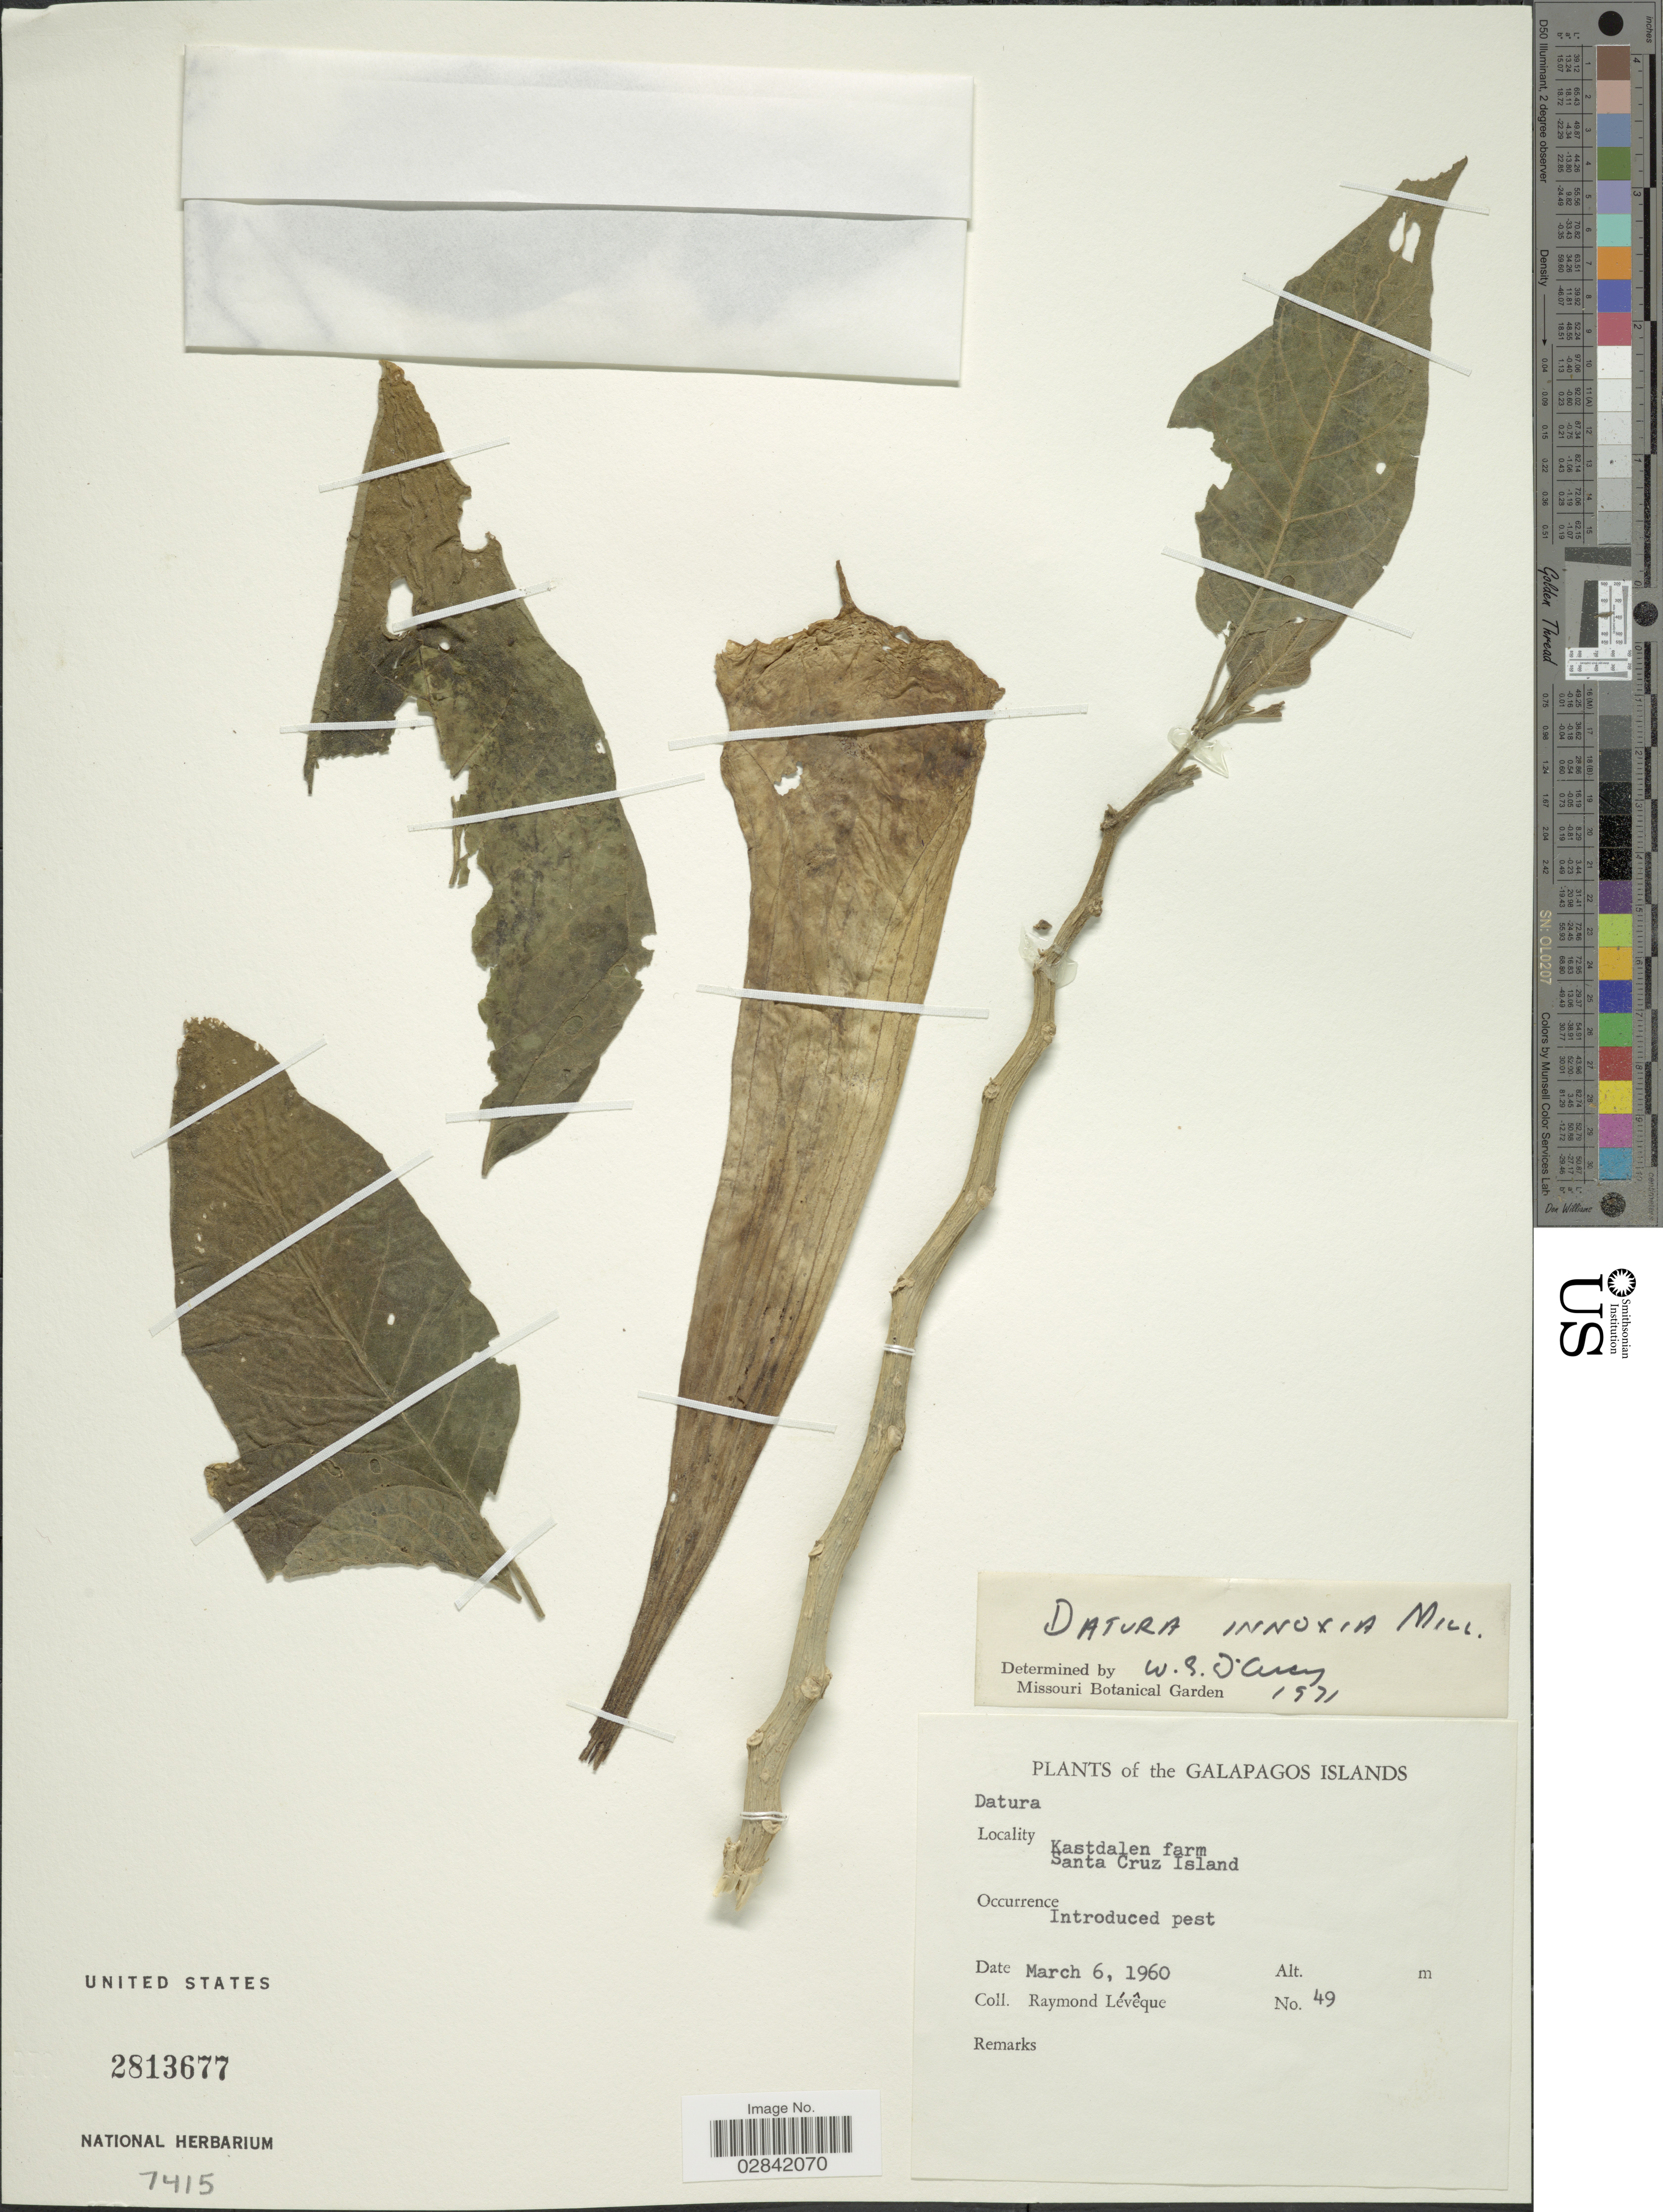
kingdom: Plantae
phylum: Tracheophyta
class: Magnoliopsida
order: Solanales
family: Solanaceae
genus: Datura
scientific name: Datura innoxia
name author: Mill.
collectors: R. Lévêque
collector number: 49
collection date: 1960-03-06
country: Ecuador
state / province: Colón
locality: The Galapagos Islands, Kastdalen farm, Santa Cruz Island.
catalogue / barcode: US 2813677